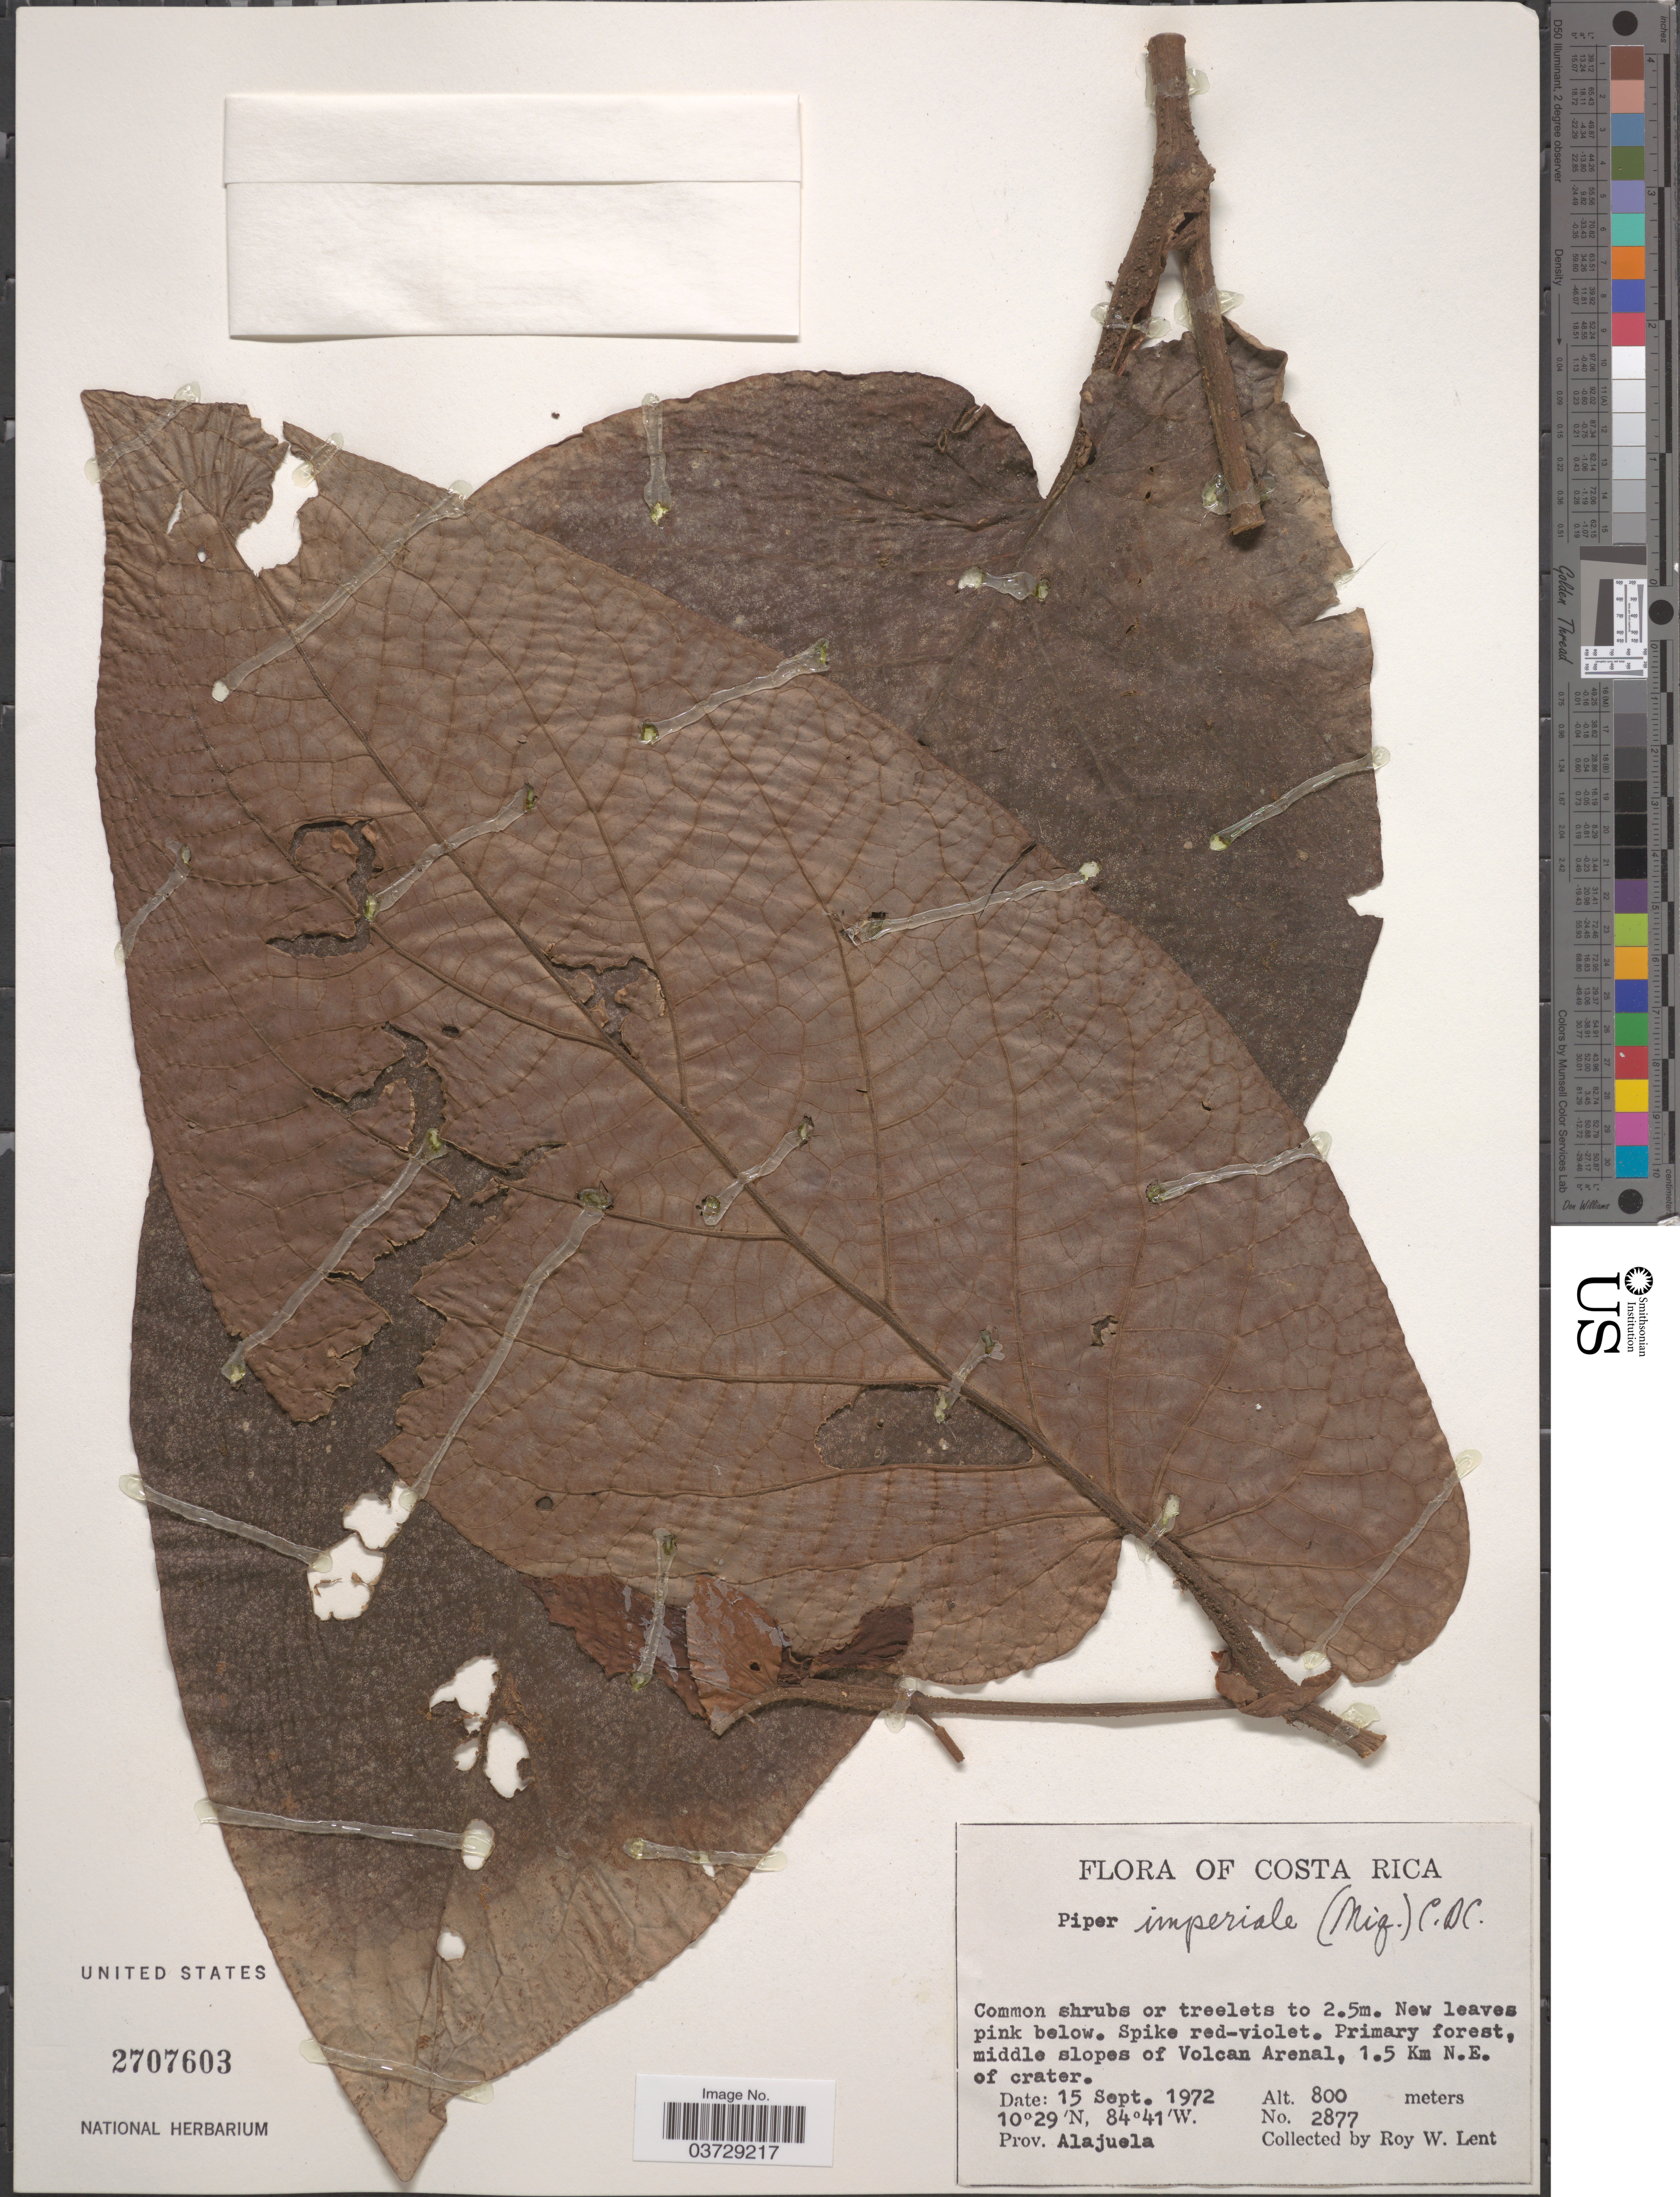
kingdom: Plantae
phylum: Tracheophyta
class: Magnoliopsida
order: Piperales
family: Piperaceae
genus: Piper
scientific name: Piper imperiale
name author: (Miq.) C. DC.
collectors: R. W. Lent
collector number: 2877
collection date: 1972-09-15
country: Costa Rica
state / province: Alajuela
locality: Middle slopes on Volcan Arenal, 1.5 Km N.E. of crater.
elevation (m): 800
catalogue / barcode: US 2707603